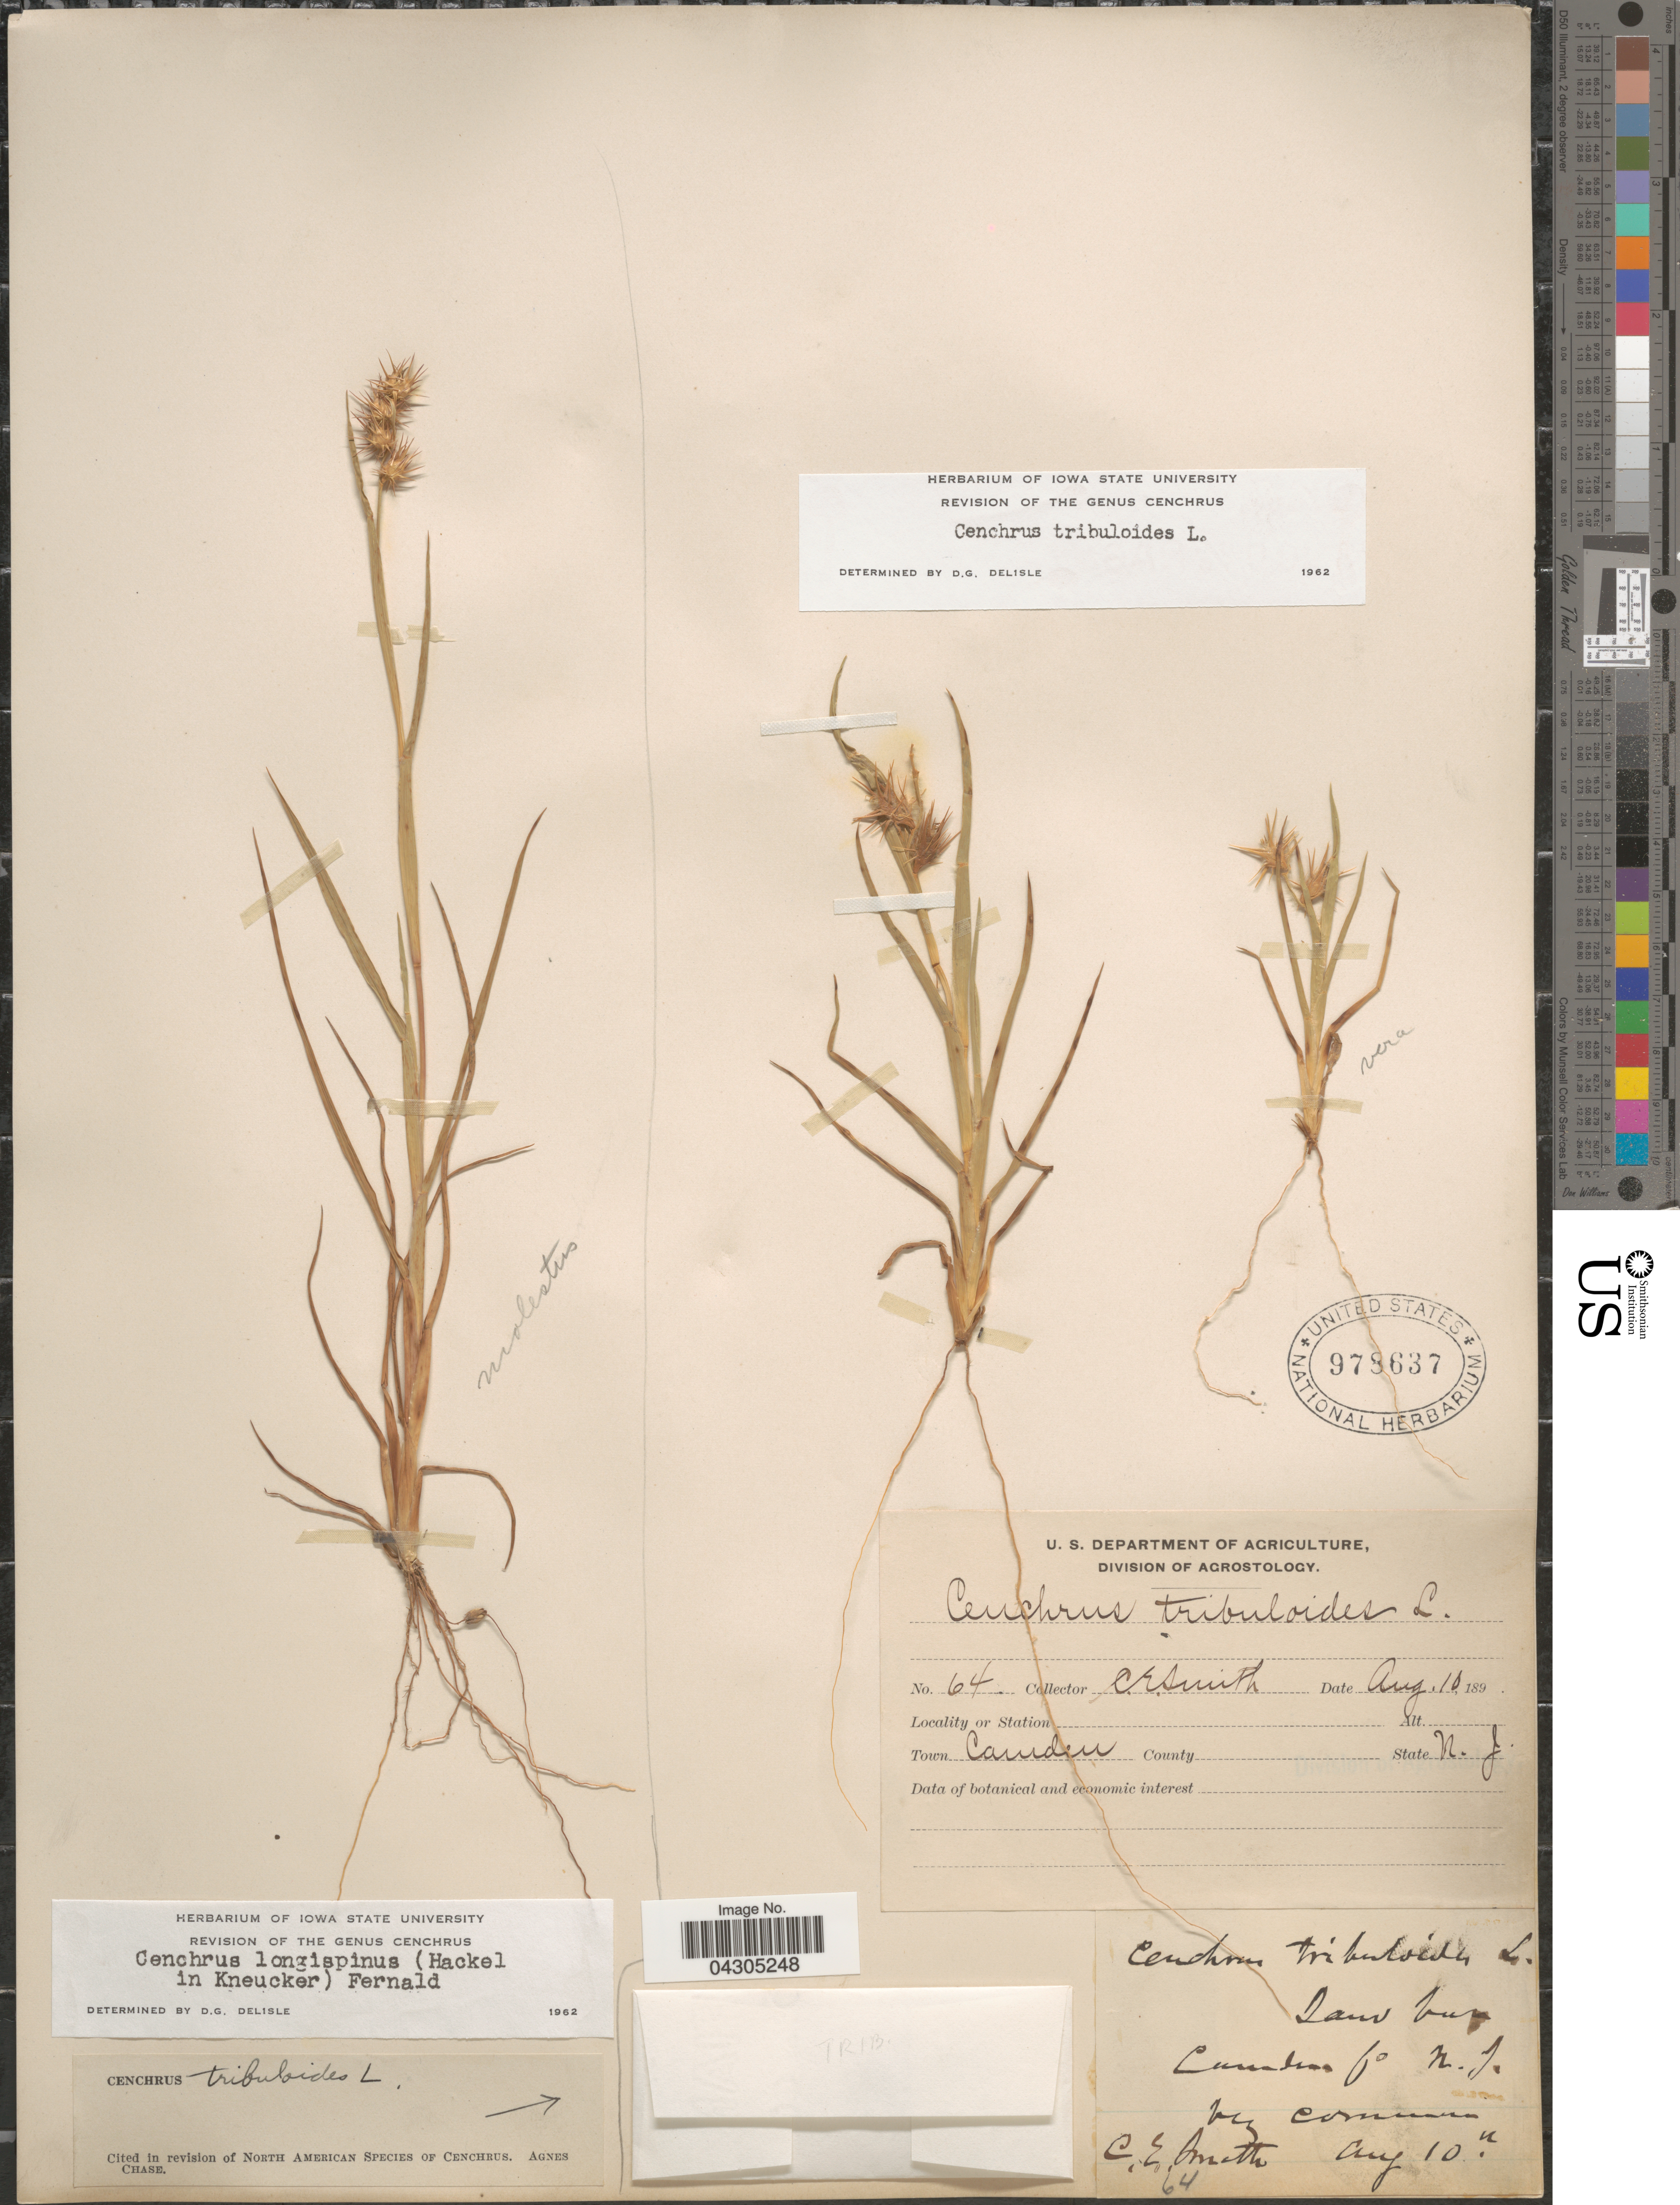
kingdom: Plantae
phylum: Tracheophyta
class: Liliopsida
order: Poales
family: Poaceae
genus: Cenchrus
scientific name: Cenchrus tribuloides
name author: L.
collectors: C. E. Smith Jr.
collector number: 64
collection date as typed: Aug. 10 189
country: United States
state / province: New Jersey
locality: Town Camden.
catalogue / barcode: US 978637